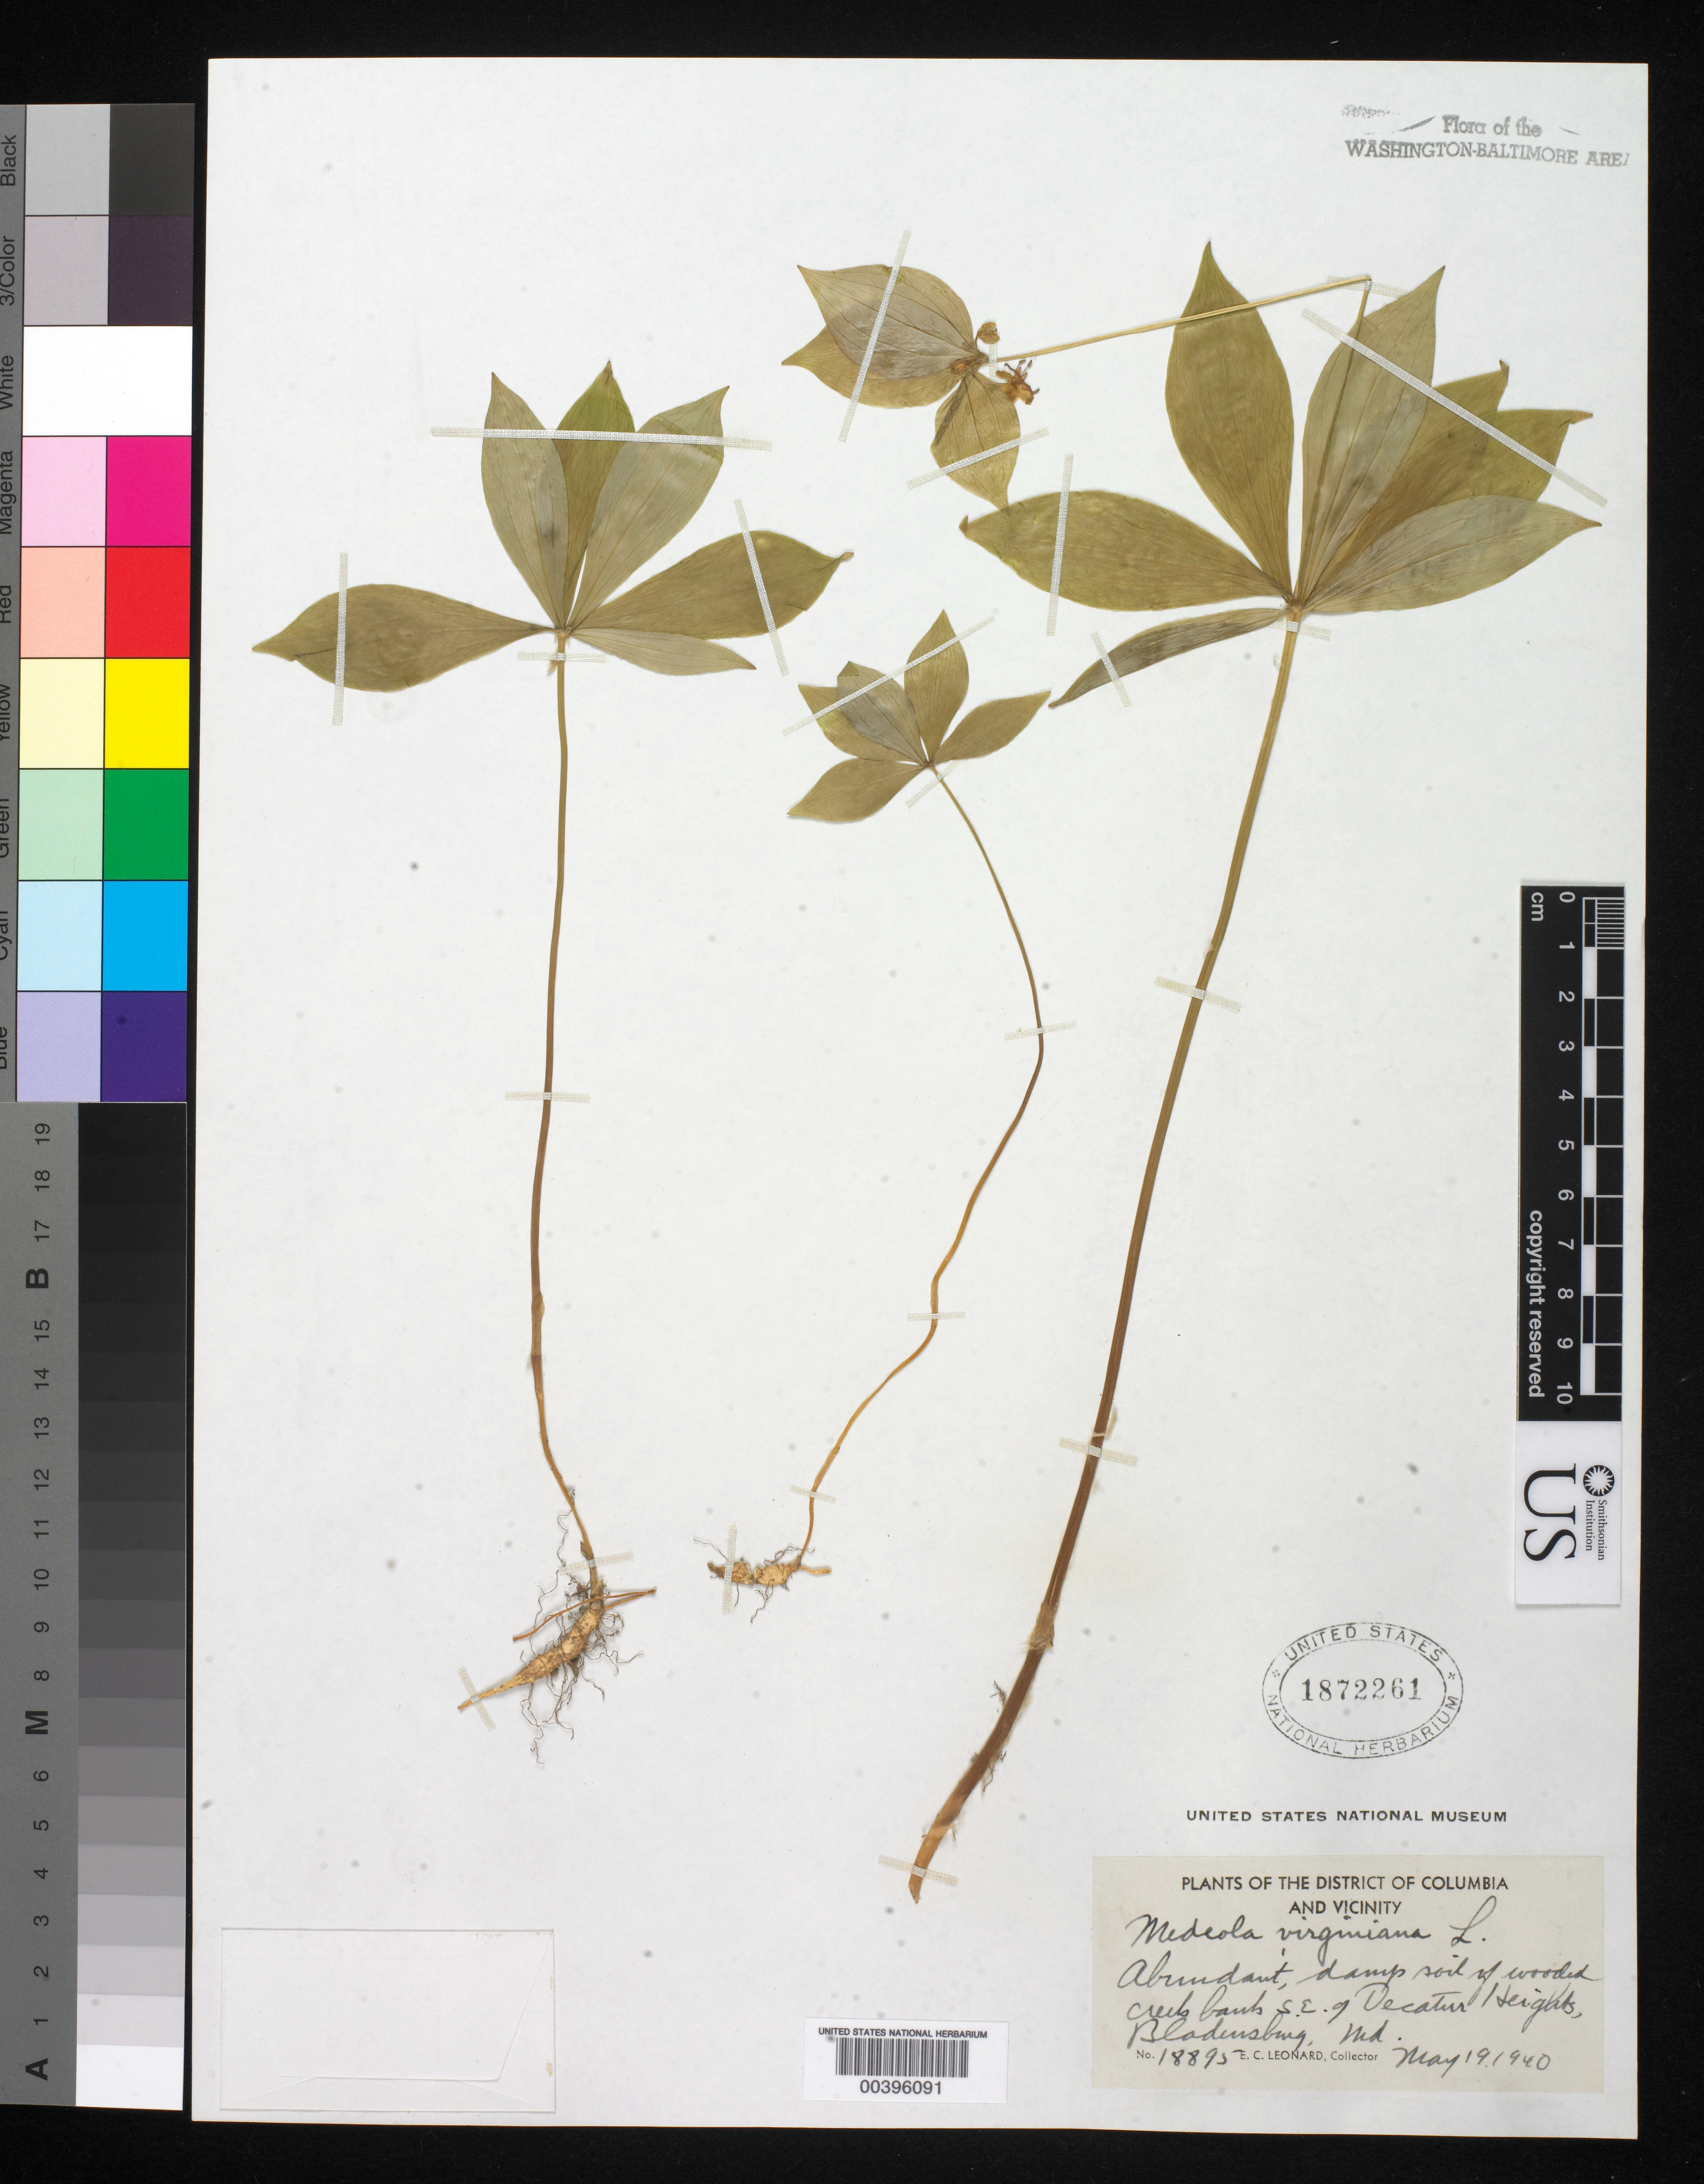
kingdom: Plantae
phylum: Tracheophyta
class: Liliopsida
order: Liliales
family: Liliaceae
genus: Medeola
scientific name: Medeola virginiana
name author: (L.) Desf.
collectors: E. C. Leonard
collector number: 18895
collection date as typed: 19 May 1940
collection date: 1940-05-19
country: United States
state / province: Maryland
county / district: Prince George's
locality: Bladensburg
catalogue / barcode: US 1872261